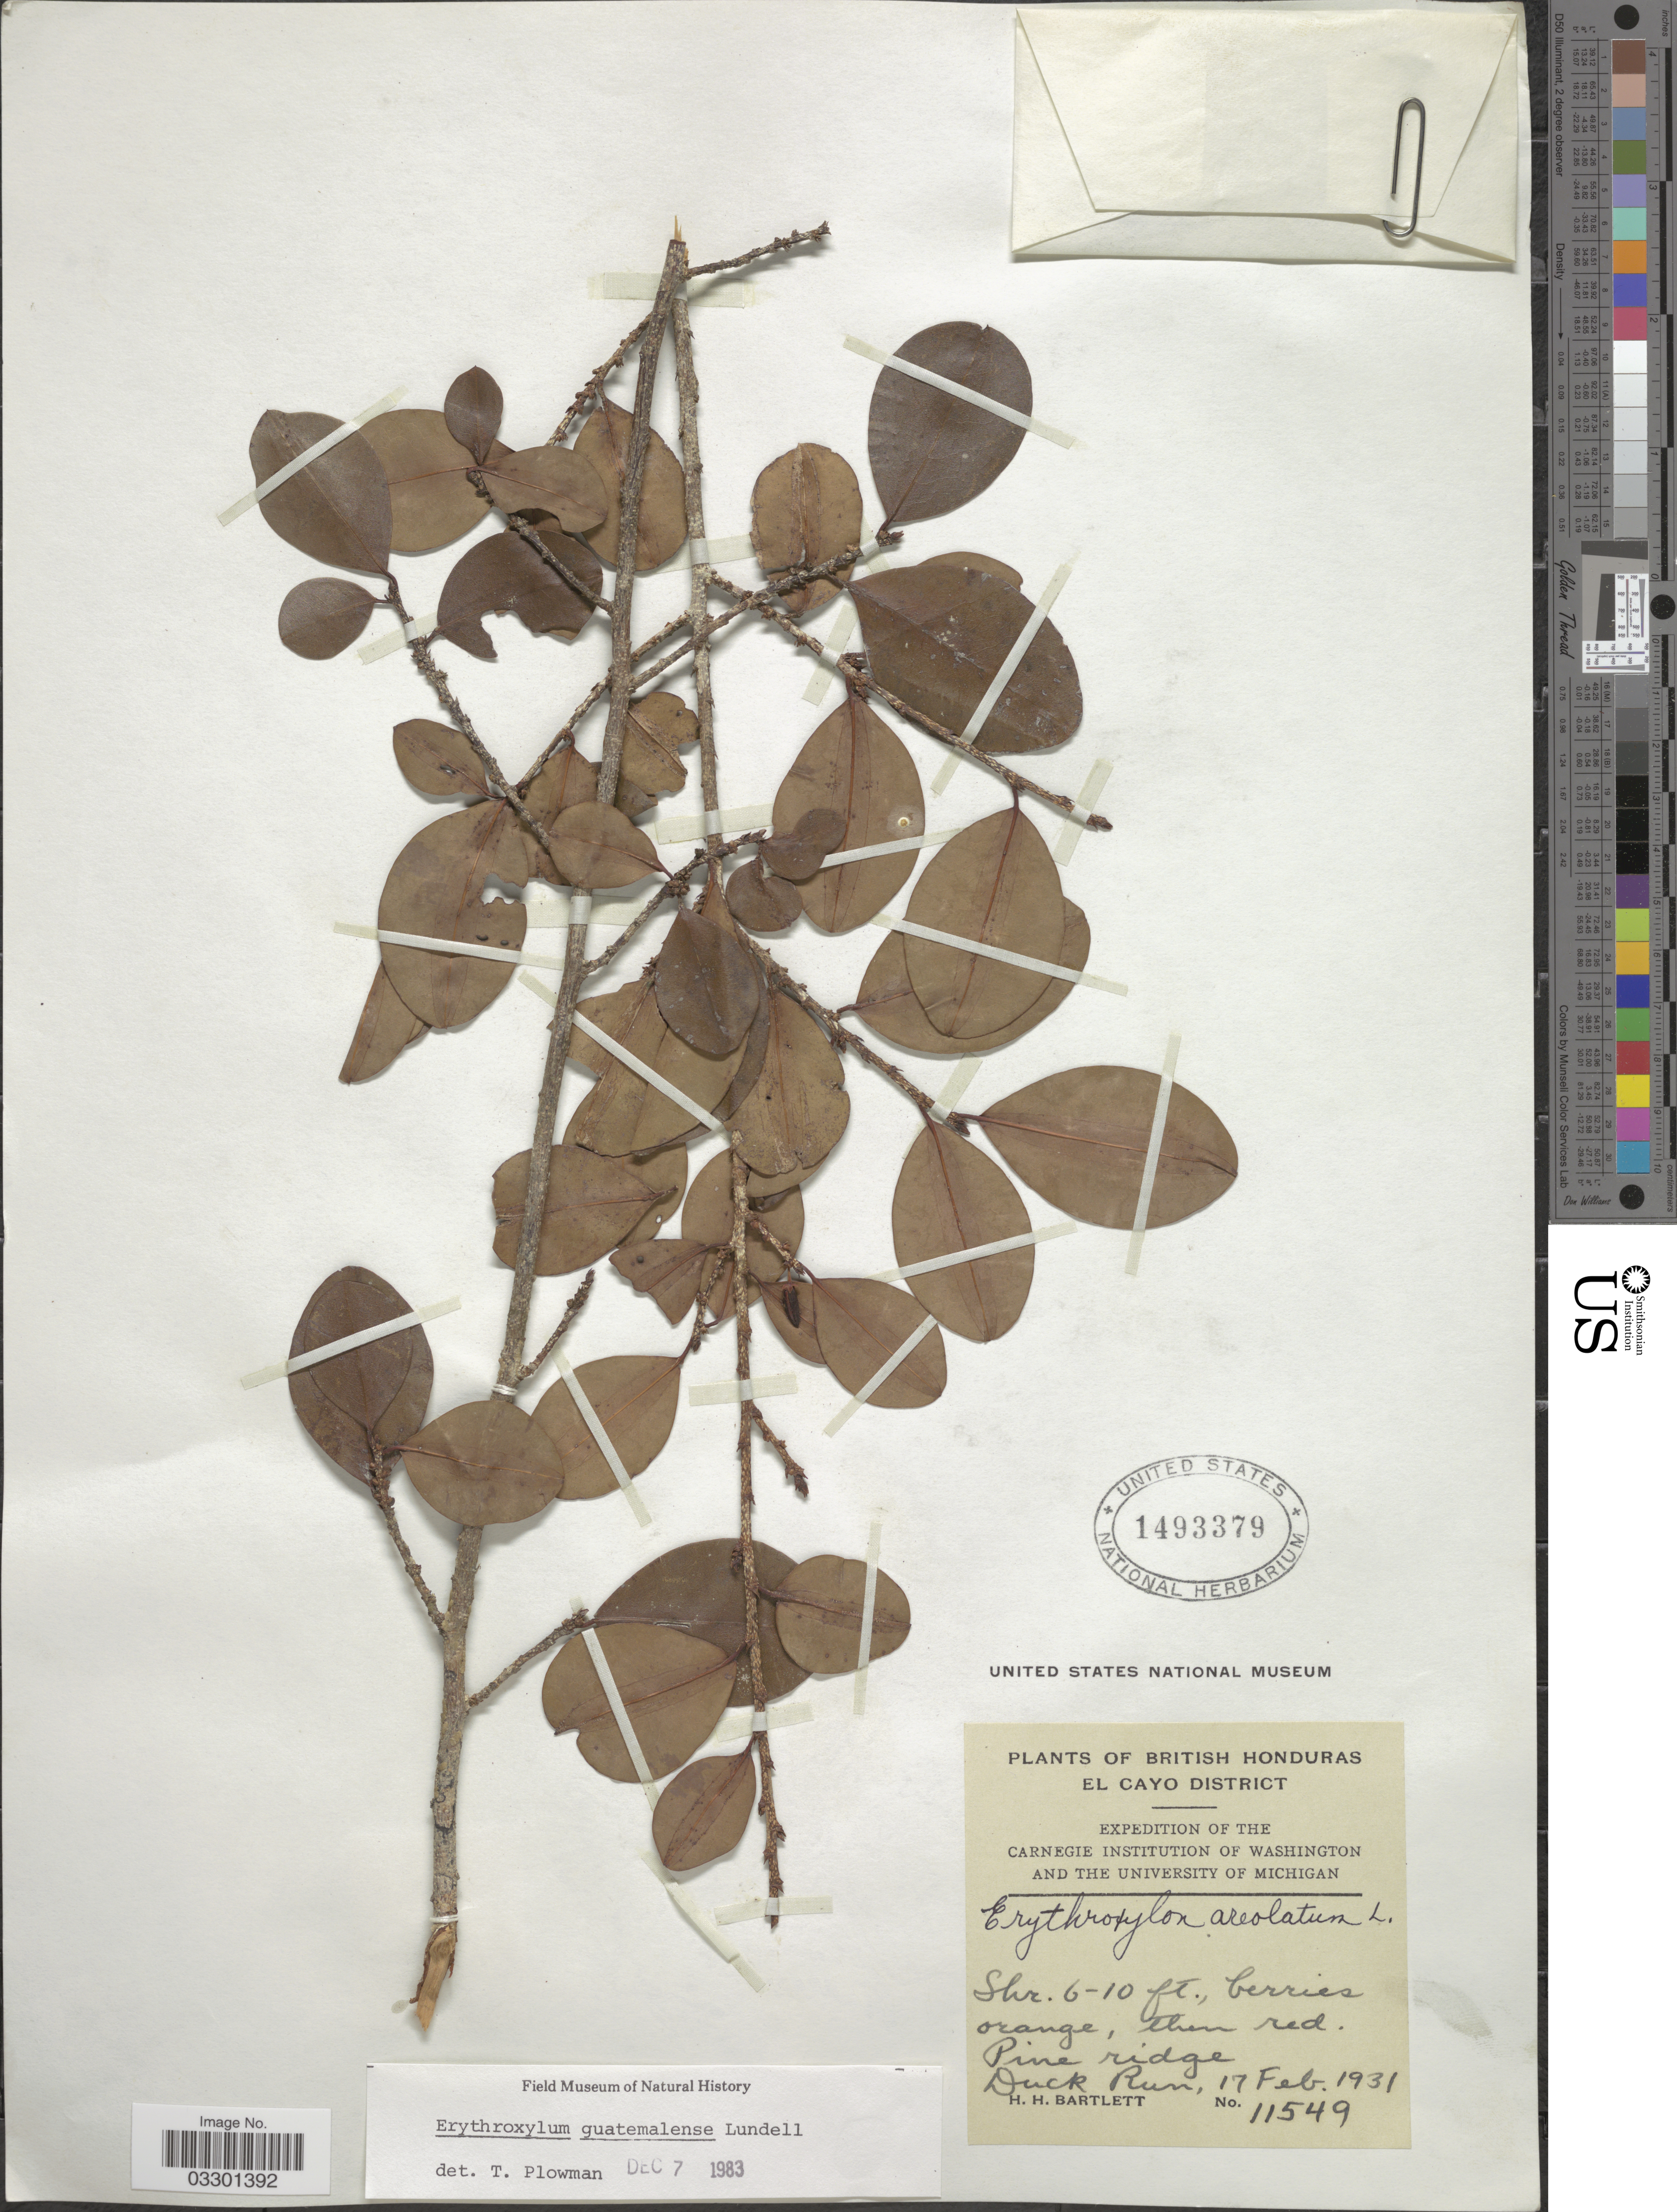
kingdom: Plantae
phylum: Tracheophyta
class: Magnoliopsida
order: Malpighiales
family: Erythroxylaceae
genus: Erythroxylum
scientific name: Erythroxylum guatemalense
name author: Lundell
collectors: H. H. Bartlett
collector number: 11549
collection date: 1931-02-17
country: Belize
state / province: Cayo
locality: British Honduras. El Cayo District. Pine ridge. Duck Run.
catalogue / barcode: US 1493379